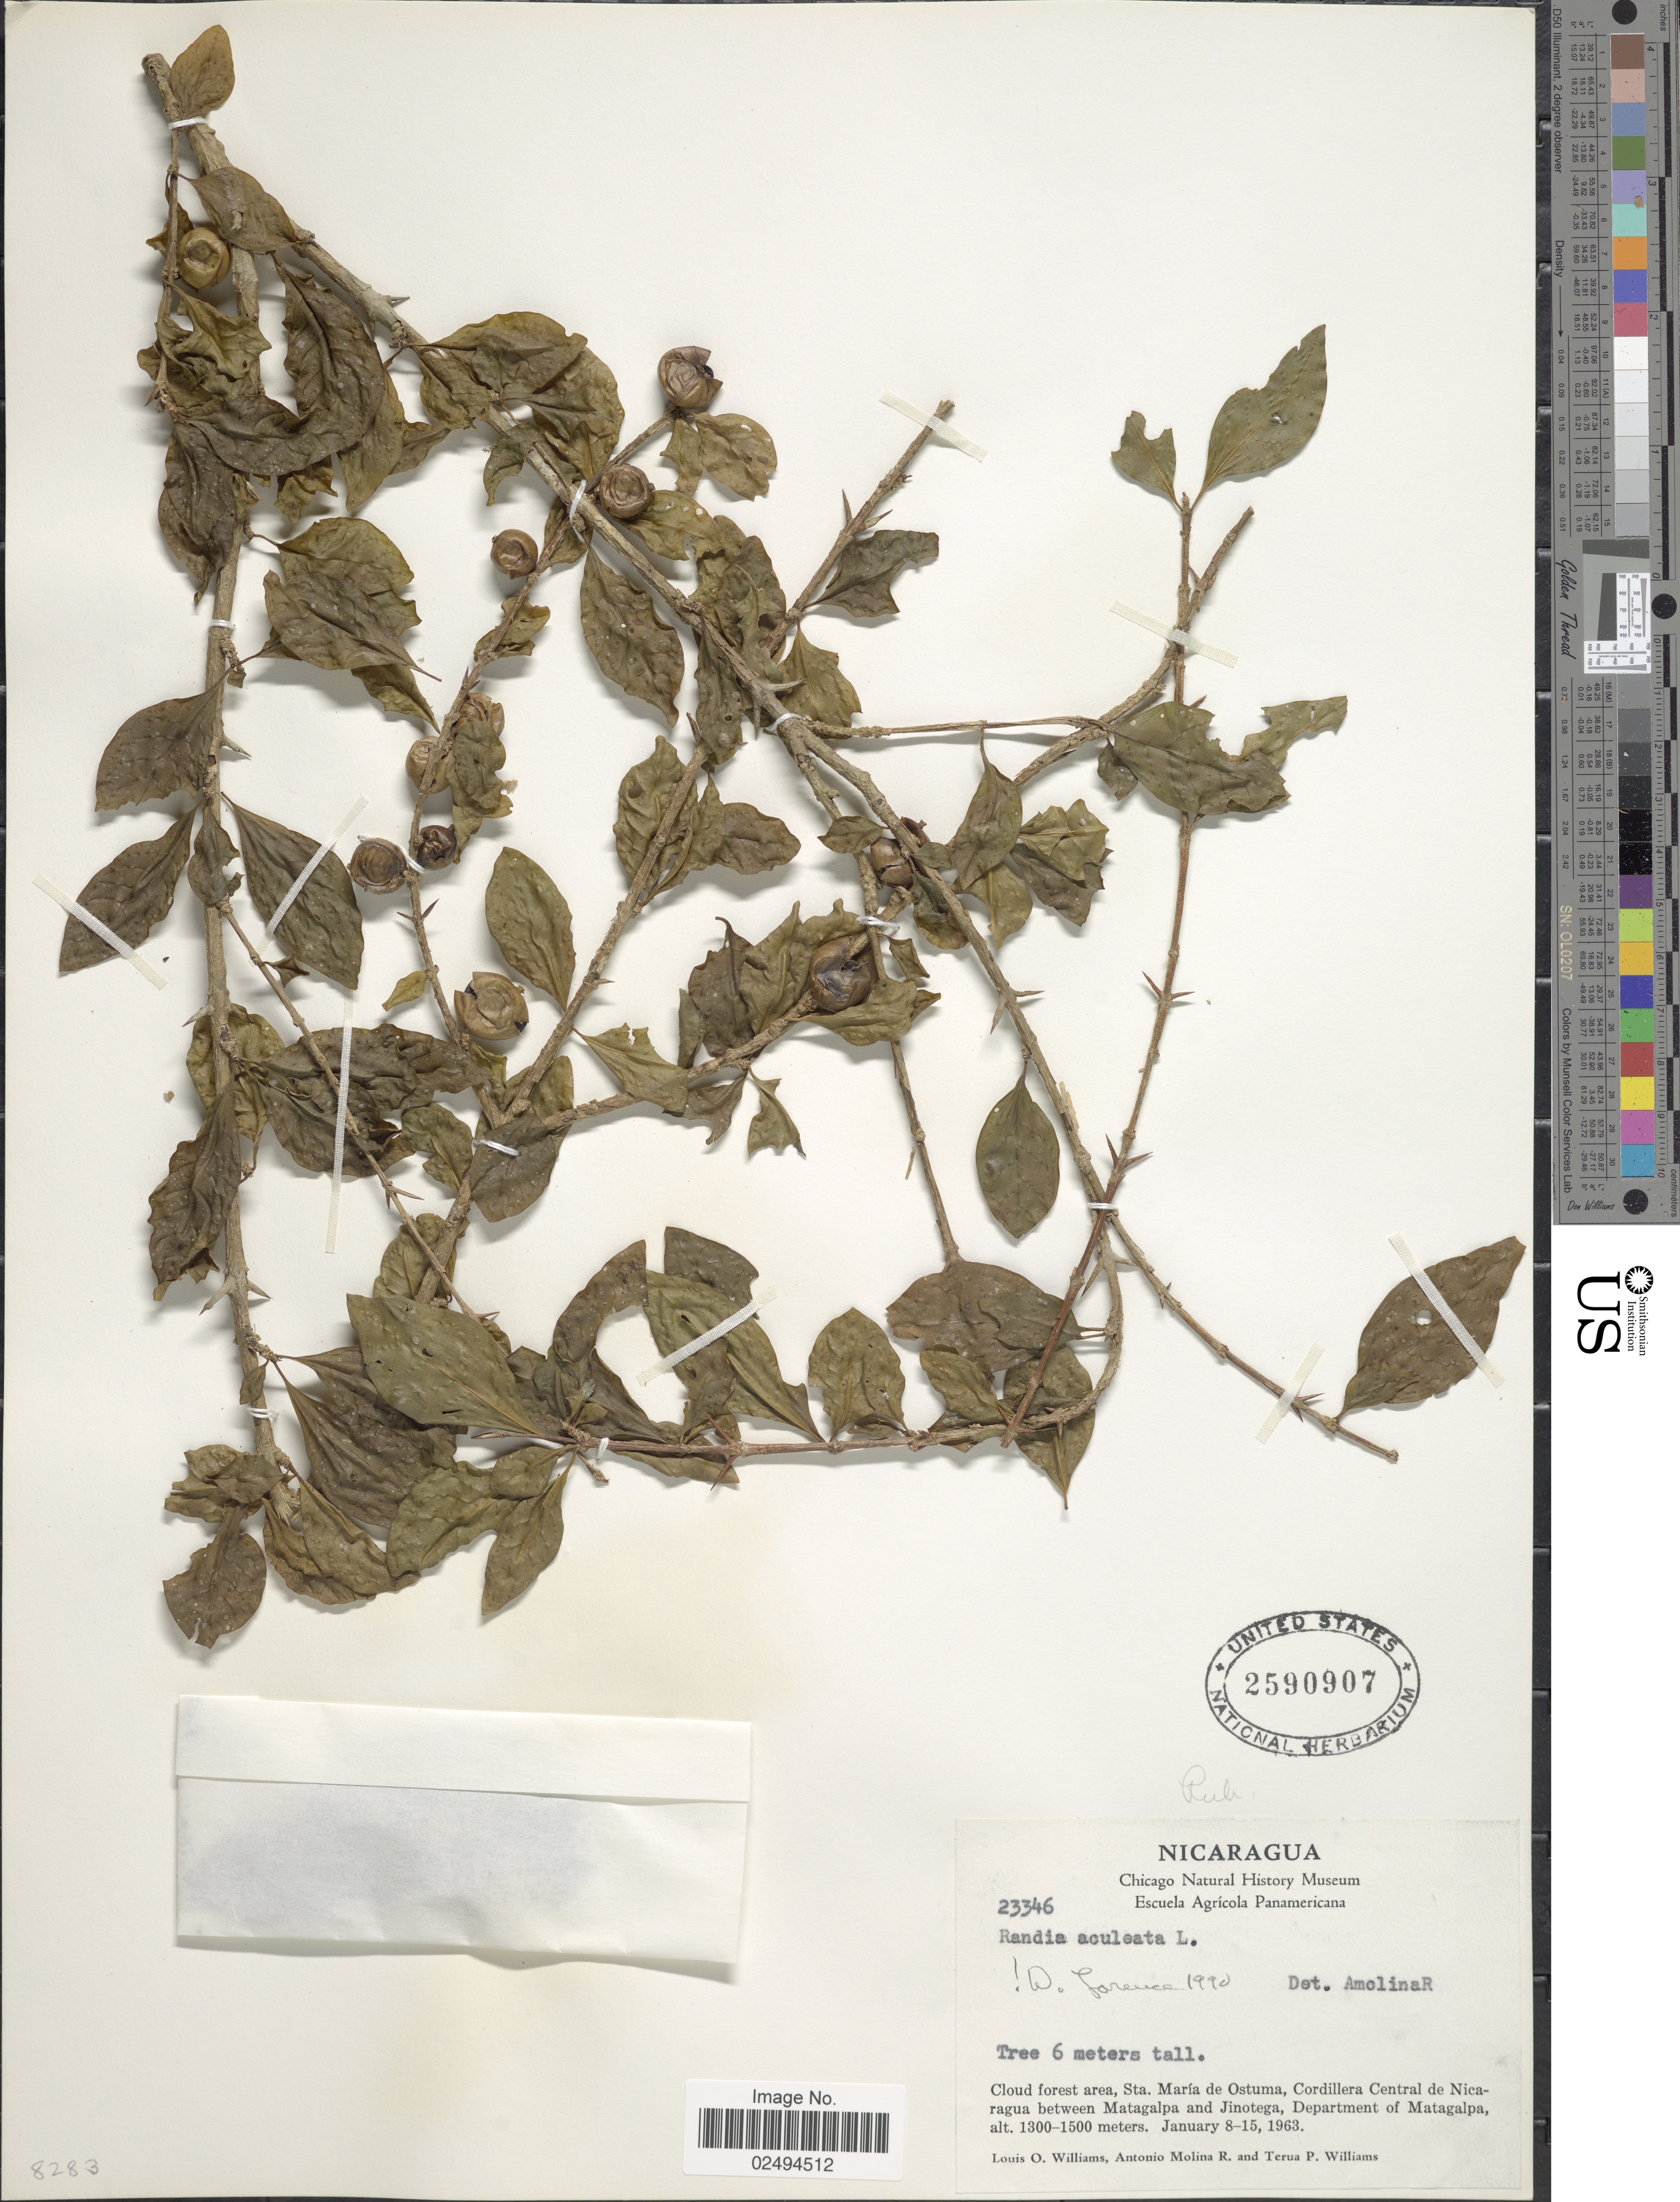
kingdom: Plantae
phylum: Tracheophyta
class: Magnoliopsida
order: Gentianales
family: Rubiaceae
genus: Randia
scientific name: Randia aculeata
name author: L.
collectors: L. O. Williams, A. Molina R. & T. P. Williams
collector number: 23346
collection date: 1963-01-08/1963-01-15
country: Nicaragua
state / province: Matagalpa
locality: Cloud forest area, Sta. Maria de Ostuma, Cordillera Central de Nicaragua between Matagalpa and Jinotega, Department of Matagalpa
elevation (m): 1300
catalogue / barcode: US 2590907